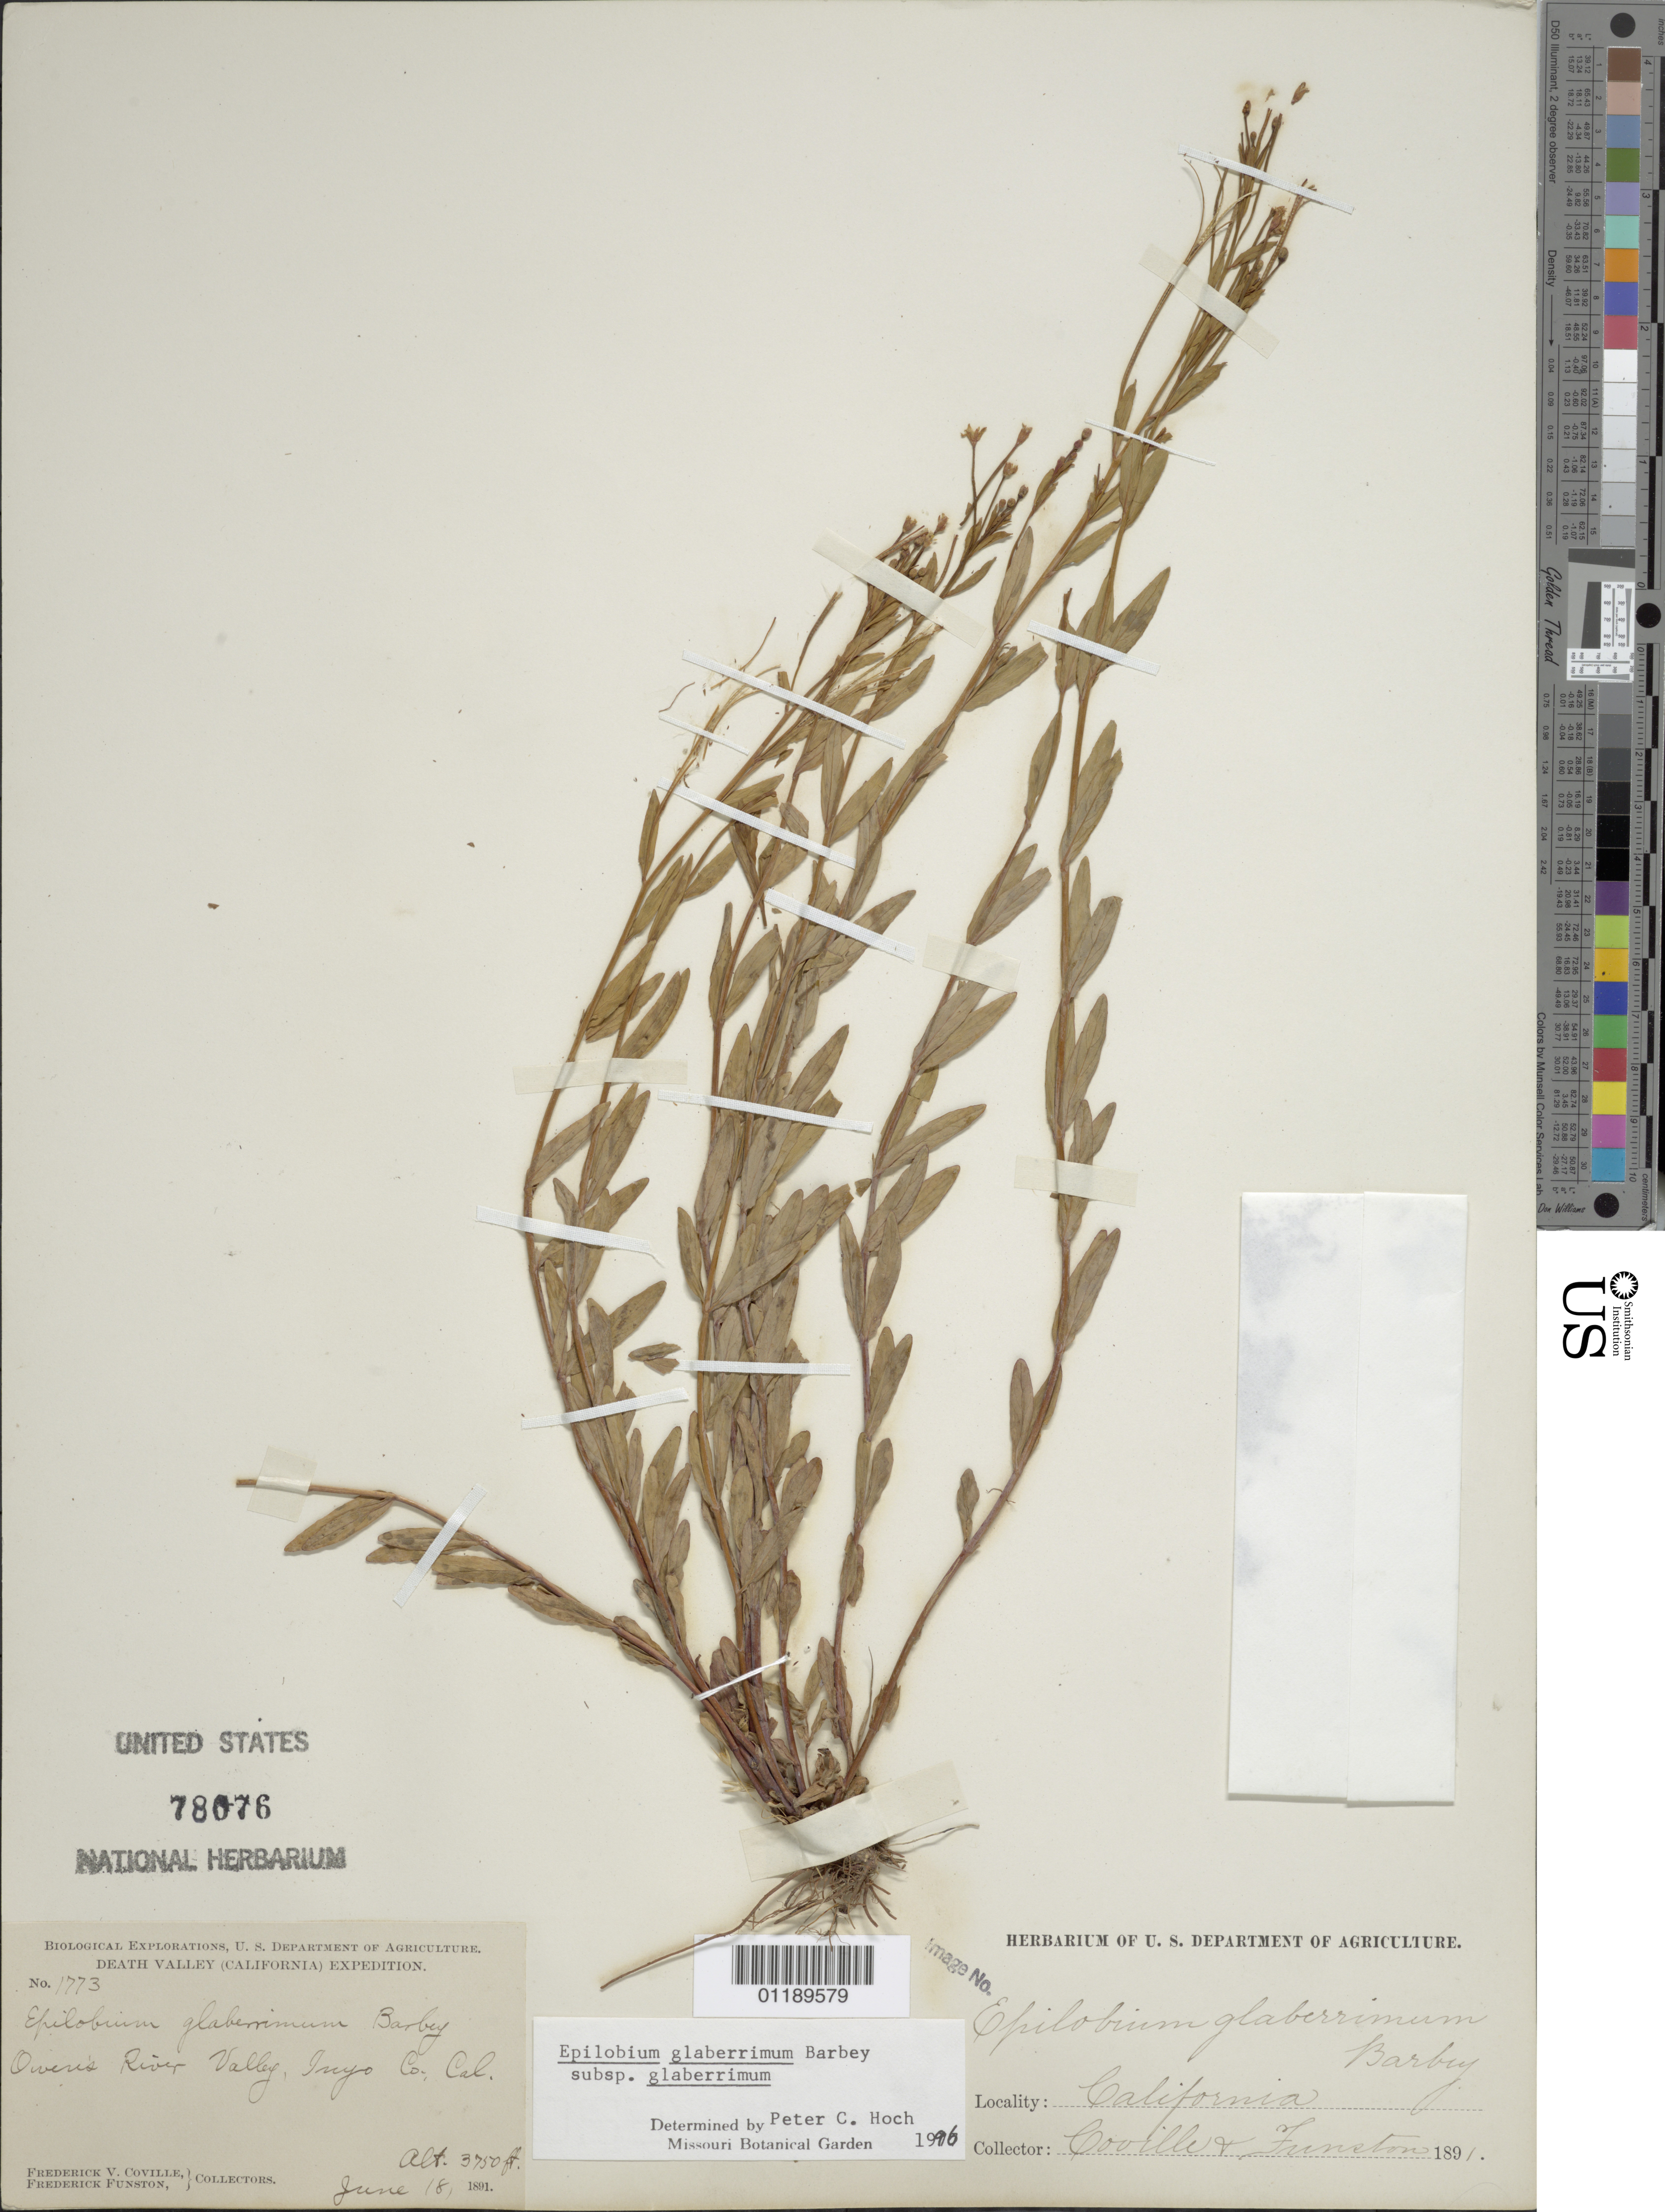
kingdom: Plantae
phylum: Tracheophyta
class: Magnoliopsida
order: Myrtales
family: Onagraceae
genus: Epilobium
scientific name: Epilobium glaberrimum subsp. glaberrimum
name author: Barbey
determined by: Hoch, P. C.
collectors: F. V. Coville & F. Funston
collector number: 1773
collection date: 1891-06-18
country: United States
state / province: California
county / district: Inyo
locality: Owen's River Valley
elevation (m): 1143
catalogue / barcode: US 78076